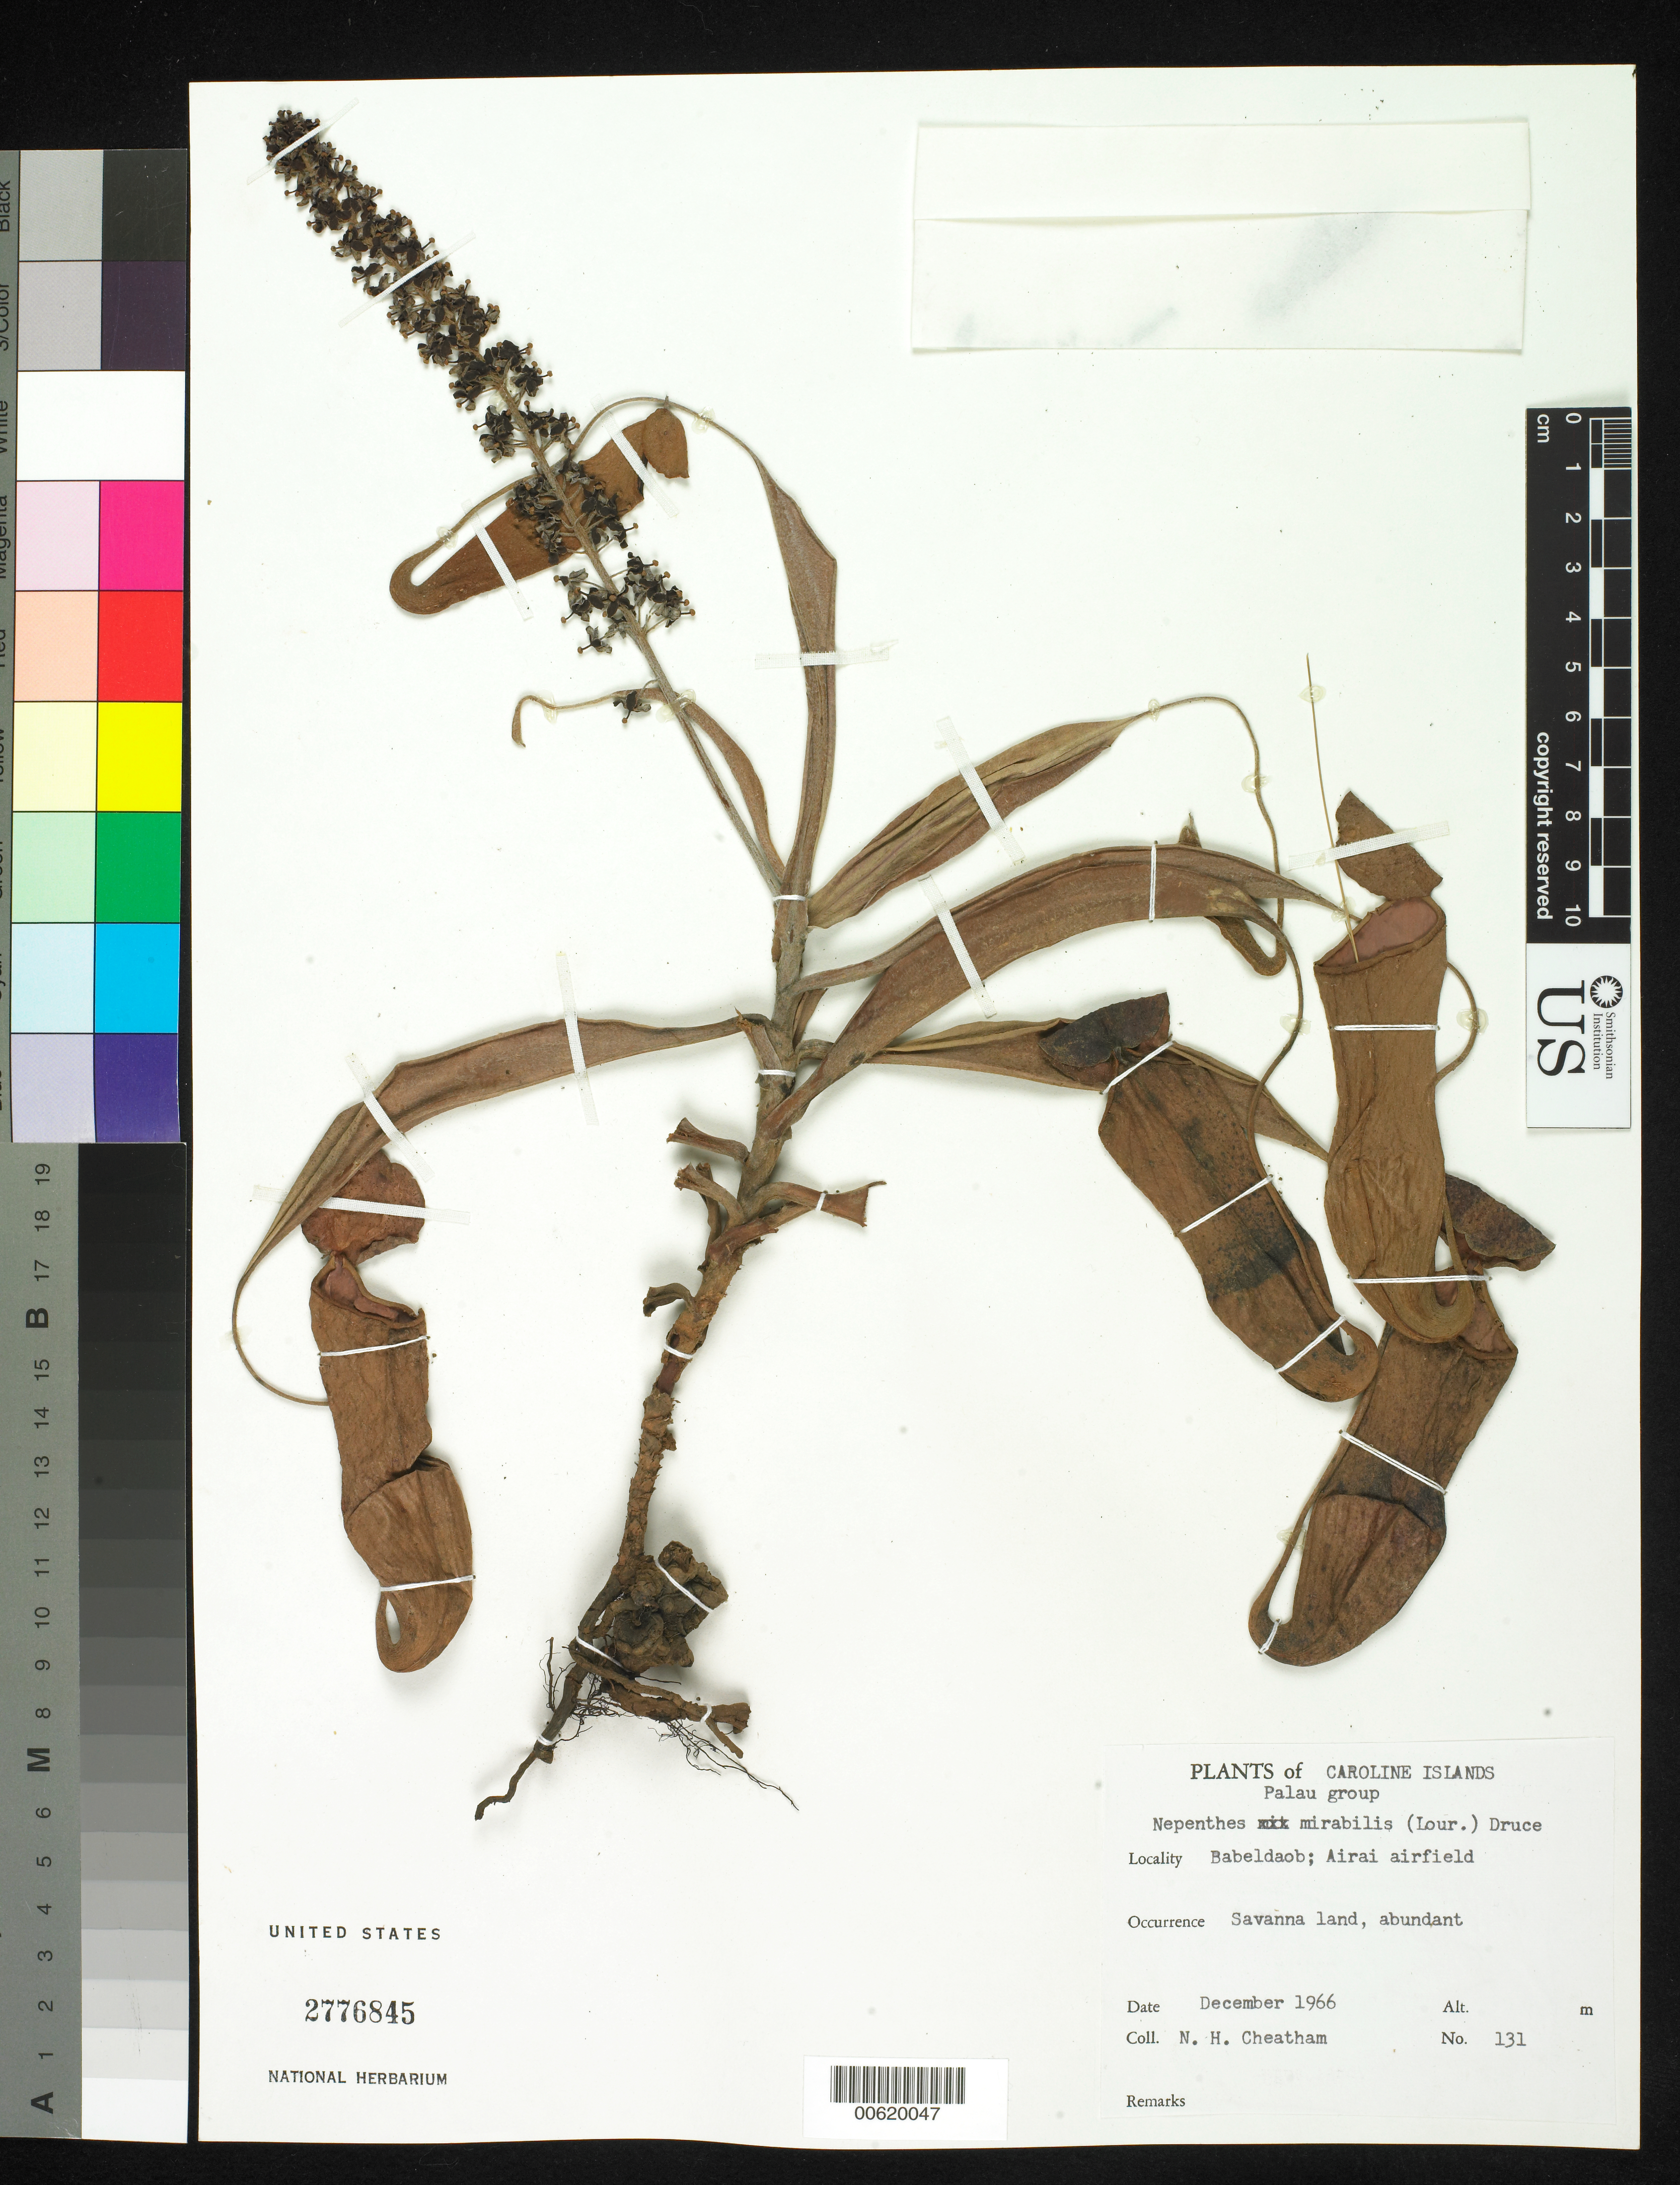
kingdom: Plantae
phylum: Tracheophyta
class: Magnoliopsida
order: Caryophyllales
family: Nepenthaceae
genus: Nepenthes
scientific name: Nepenthes mirabilis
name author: (Lour.) Druce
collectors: N. H. Cheatham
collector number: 131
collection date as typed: Dec 1966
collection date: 1966-12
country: Palau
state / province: Airai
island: Babeldaob [Babelthuap]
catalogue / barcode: US 2776845